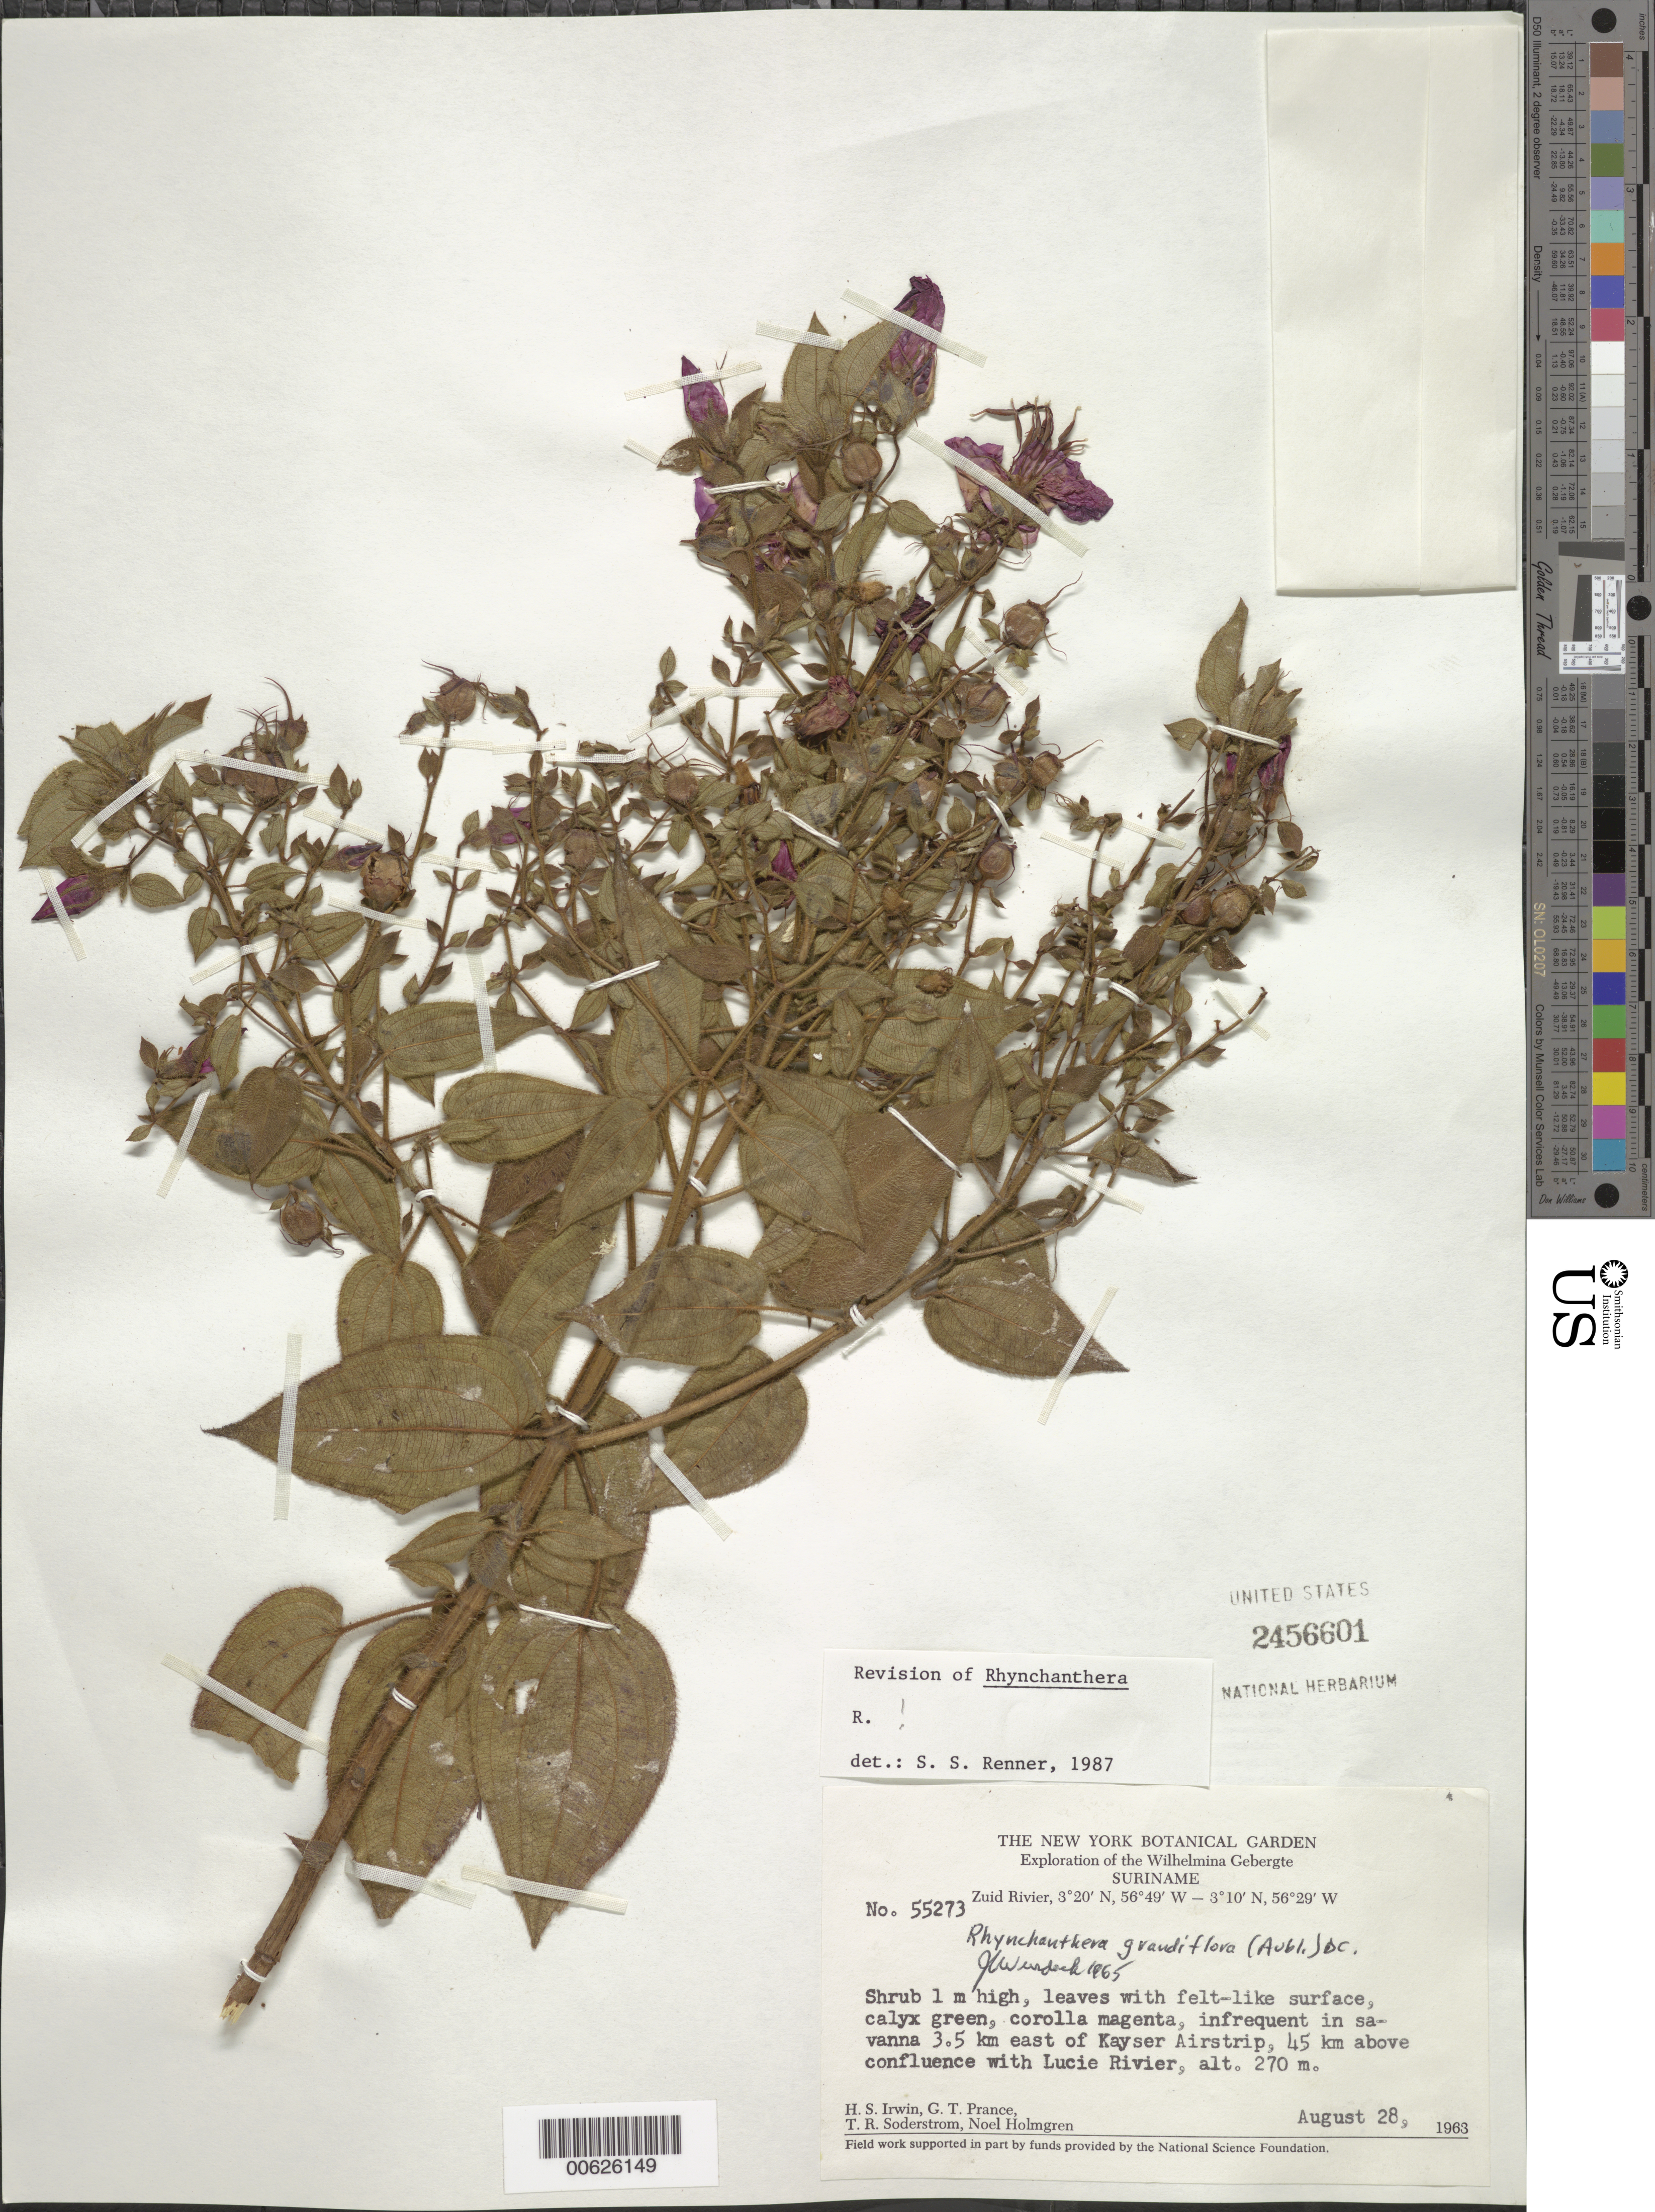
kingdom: Plantae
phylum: Tracheophyta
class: Magnoliopsida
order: Myrtales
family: Melastomataceae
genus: Rhynchanthera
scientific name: Rhynchanthera grandiflora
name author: (Aubl.) DC.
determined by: Renner, S. S.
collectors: H. Irwin, G. T. Prance, T. R. Soderstrom & N. H. Holmgren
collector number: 55273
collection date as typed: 28-Aug-63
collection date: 1963-08-28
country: Suriname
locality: Kayser Airstrip, Zuid R., 45 km above confl. with Lucie R., Wilhelmina Gebergte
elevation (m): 270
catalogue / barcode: US 2456601